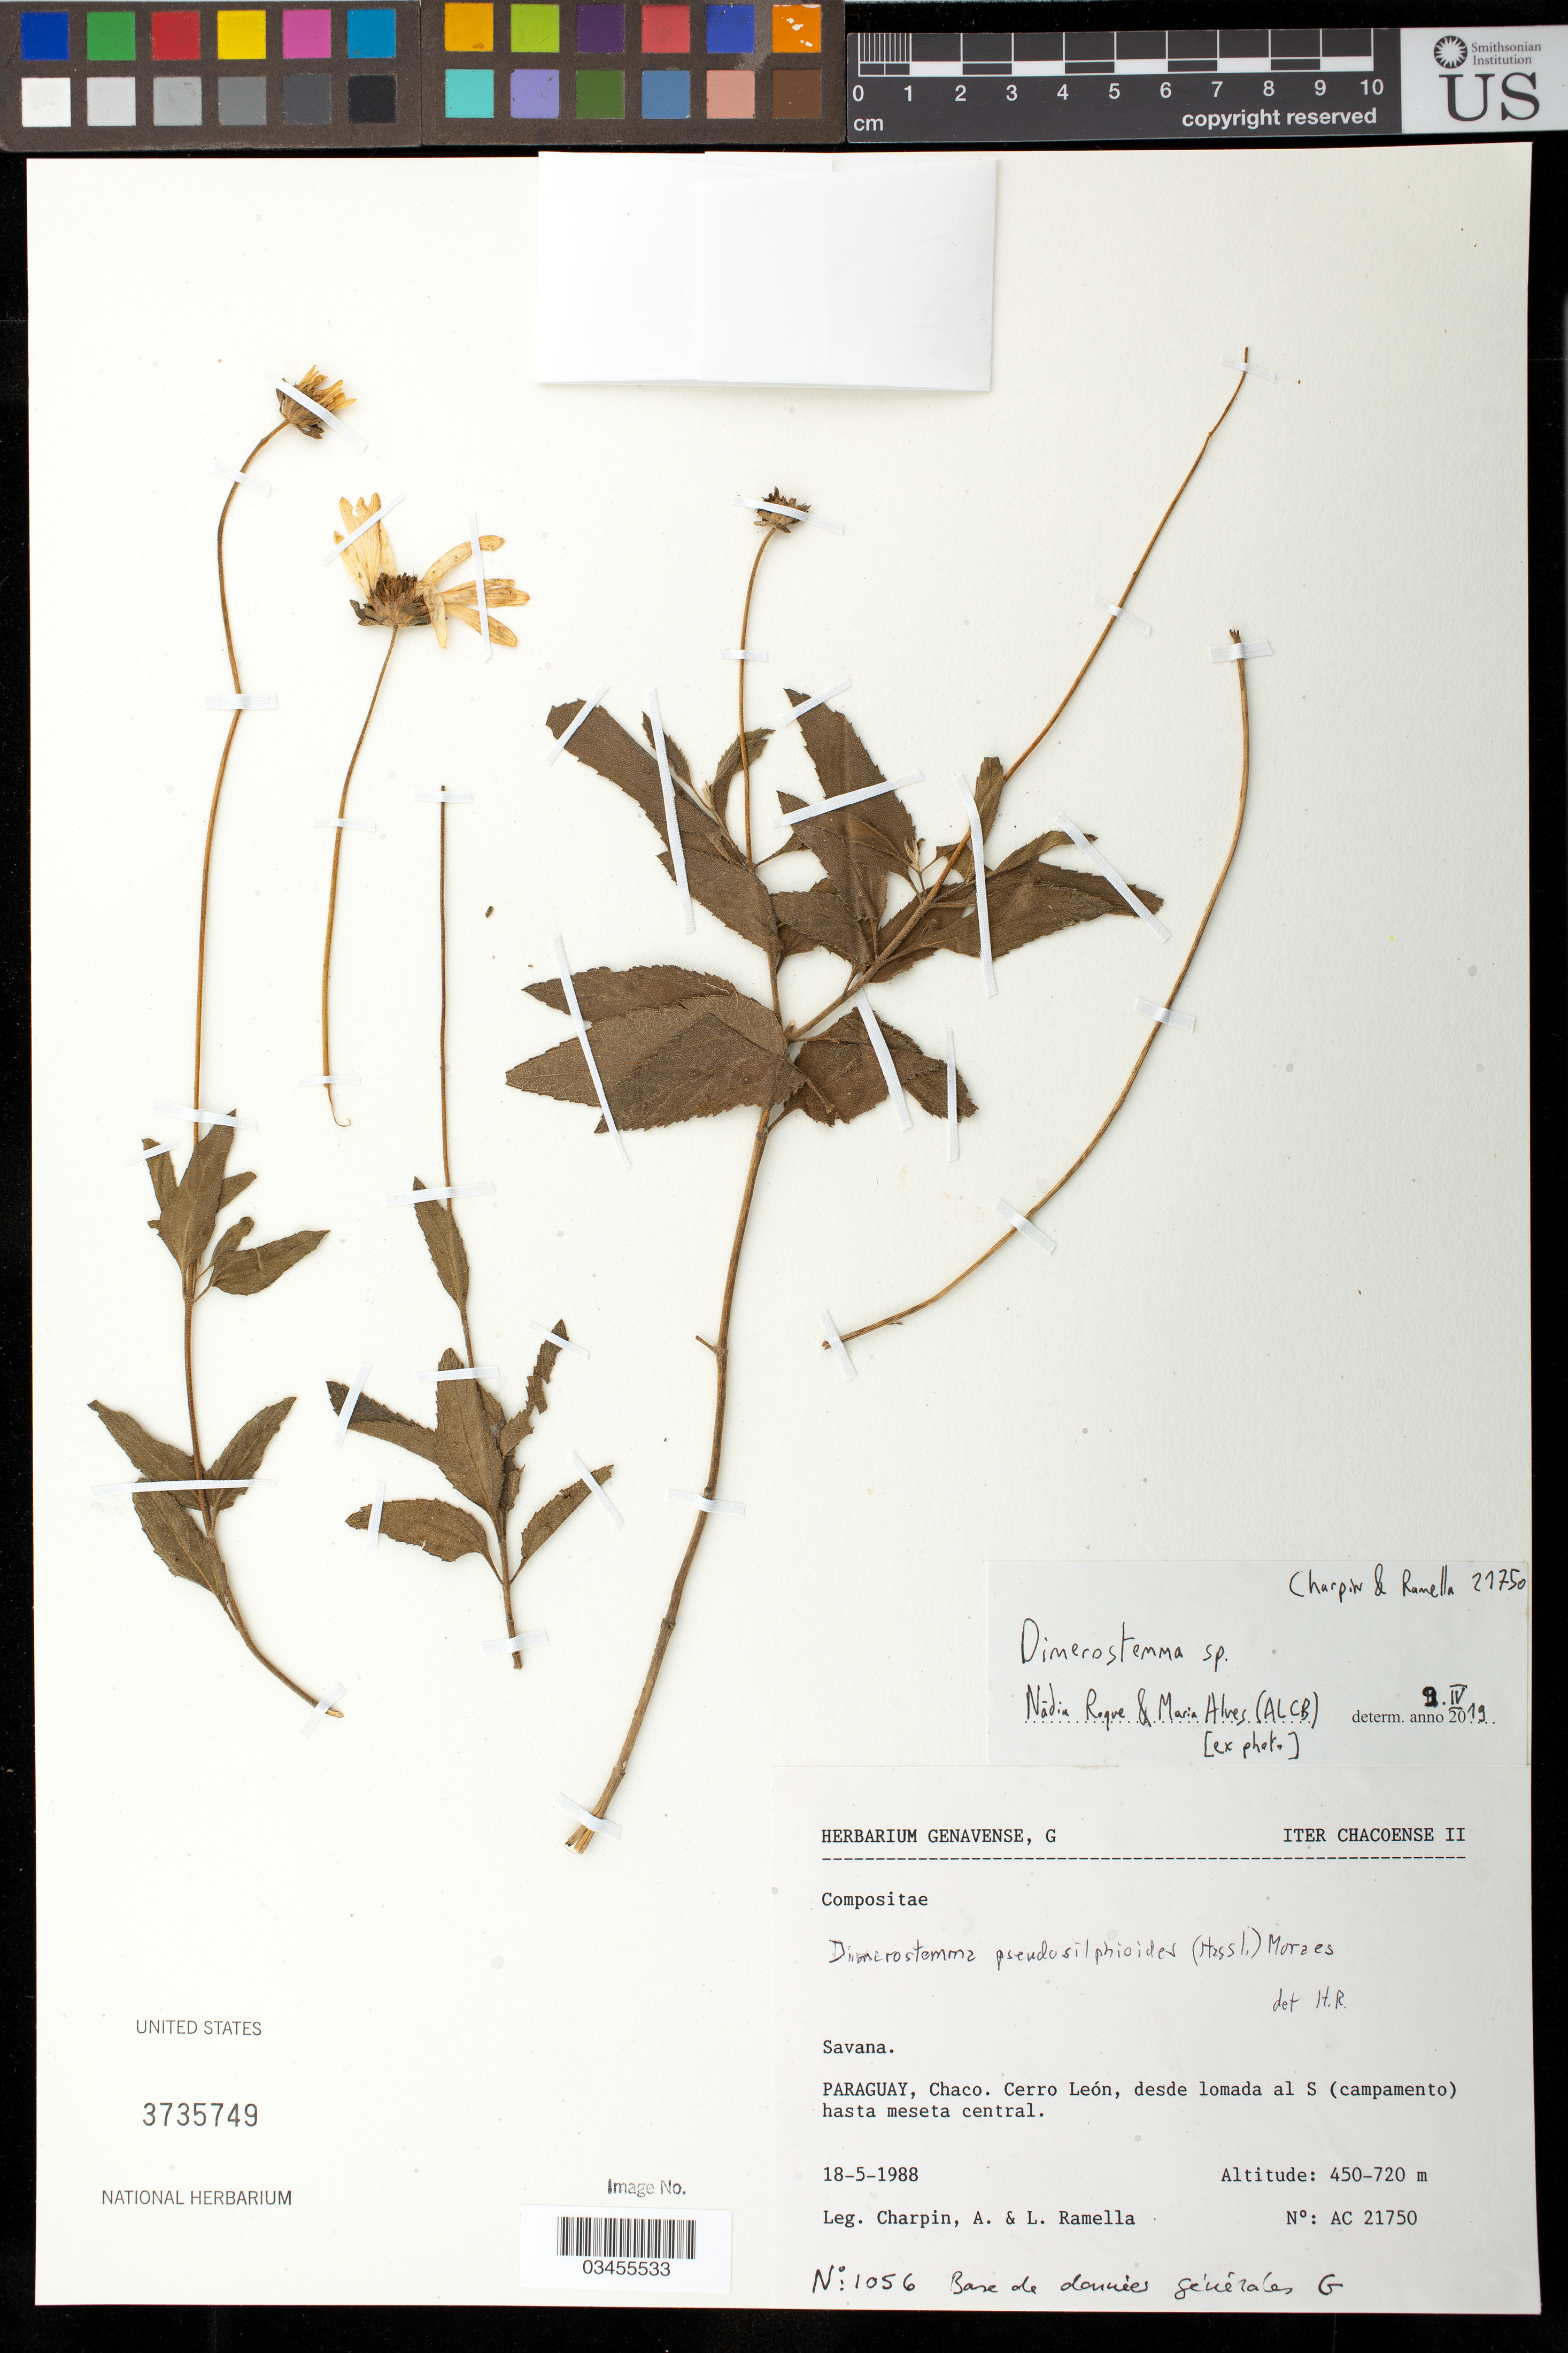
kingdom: Plantae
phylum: Tracheophyta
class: Magnoliopsida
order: Asterales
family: Asteraceae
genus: Dimerostemma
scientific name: Dimerostemma sp.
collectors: A. Charpin & L. Ramella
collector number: AC 21750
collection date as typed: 18-5-1988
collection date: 1988-05-18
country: Paraguay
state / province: Chaco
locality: Cerro Leon, desde lomada al S (campamento) hasta meseta central.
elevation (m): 450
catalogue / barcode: US 3735749